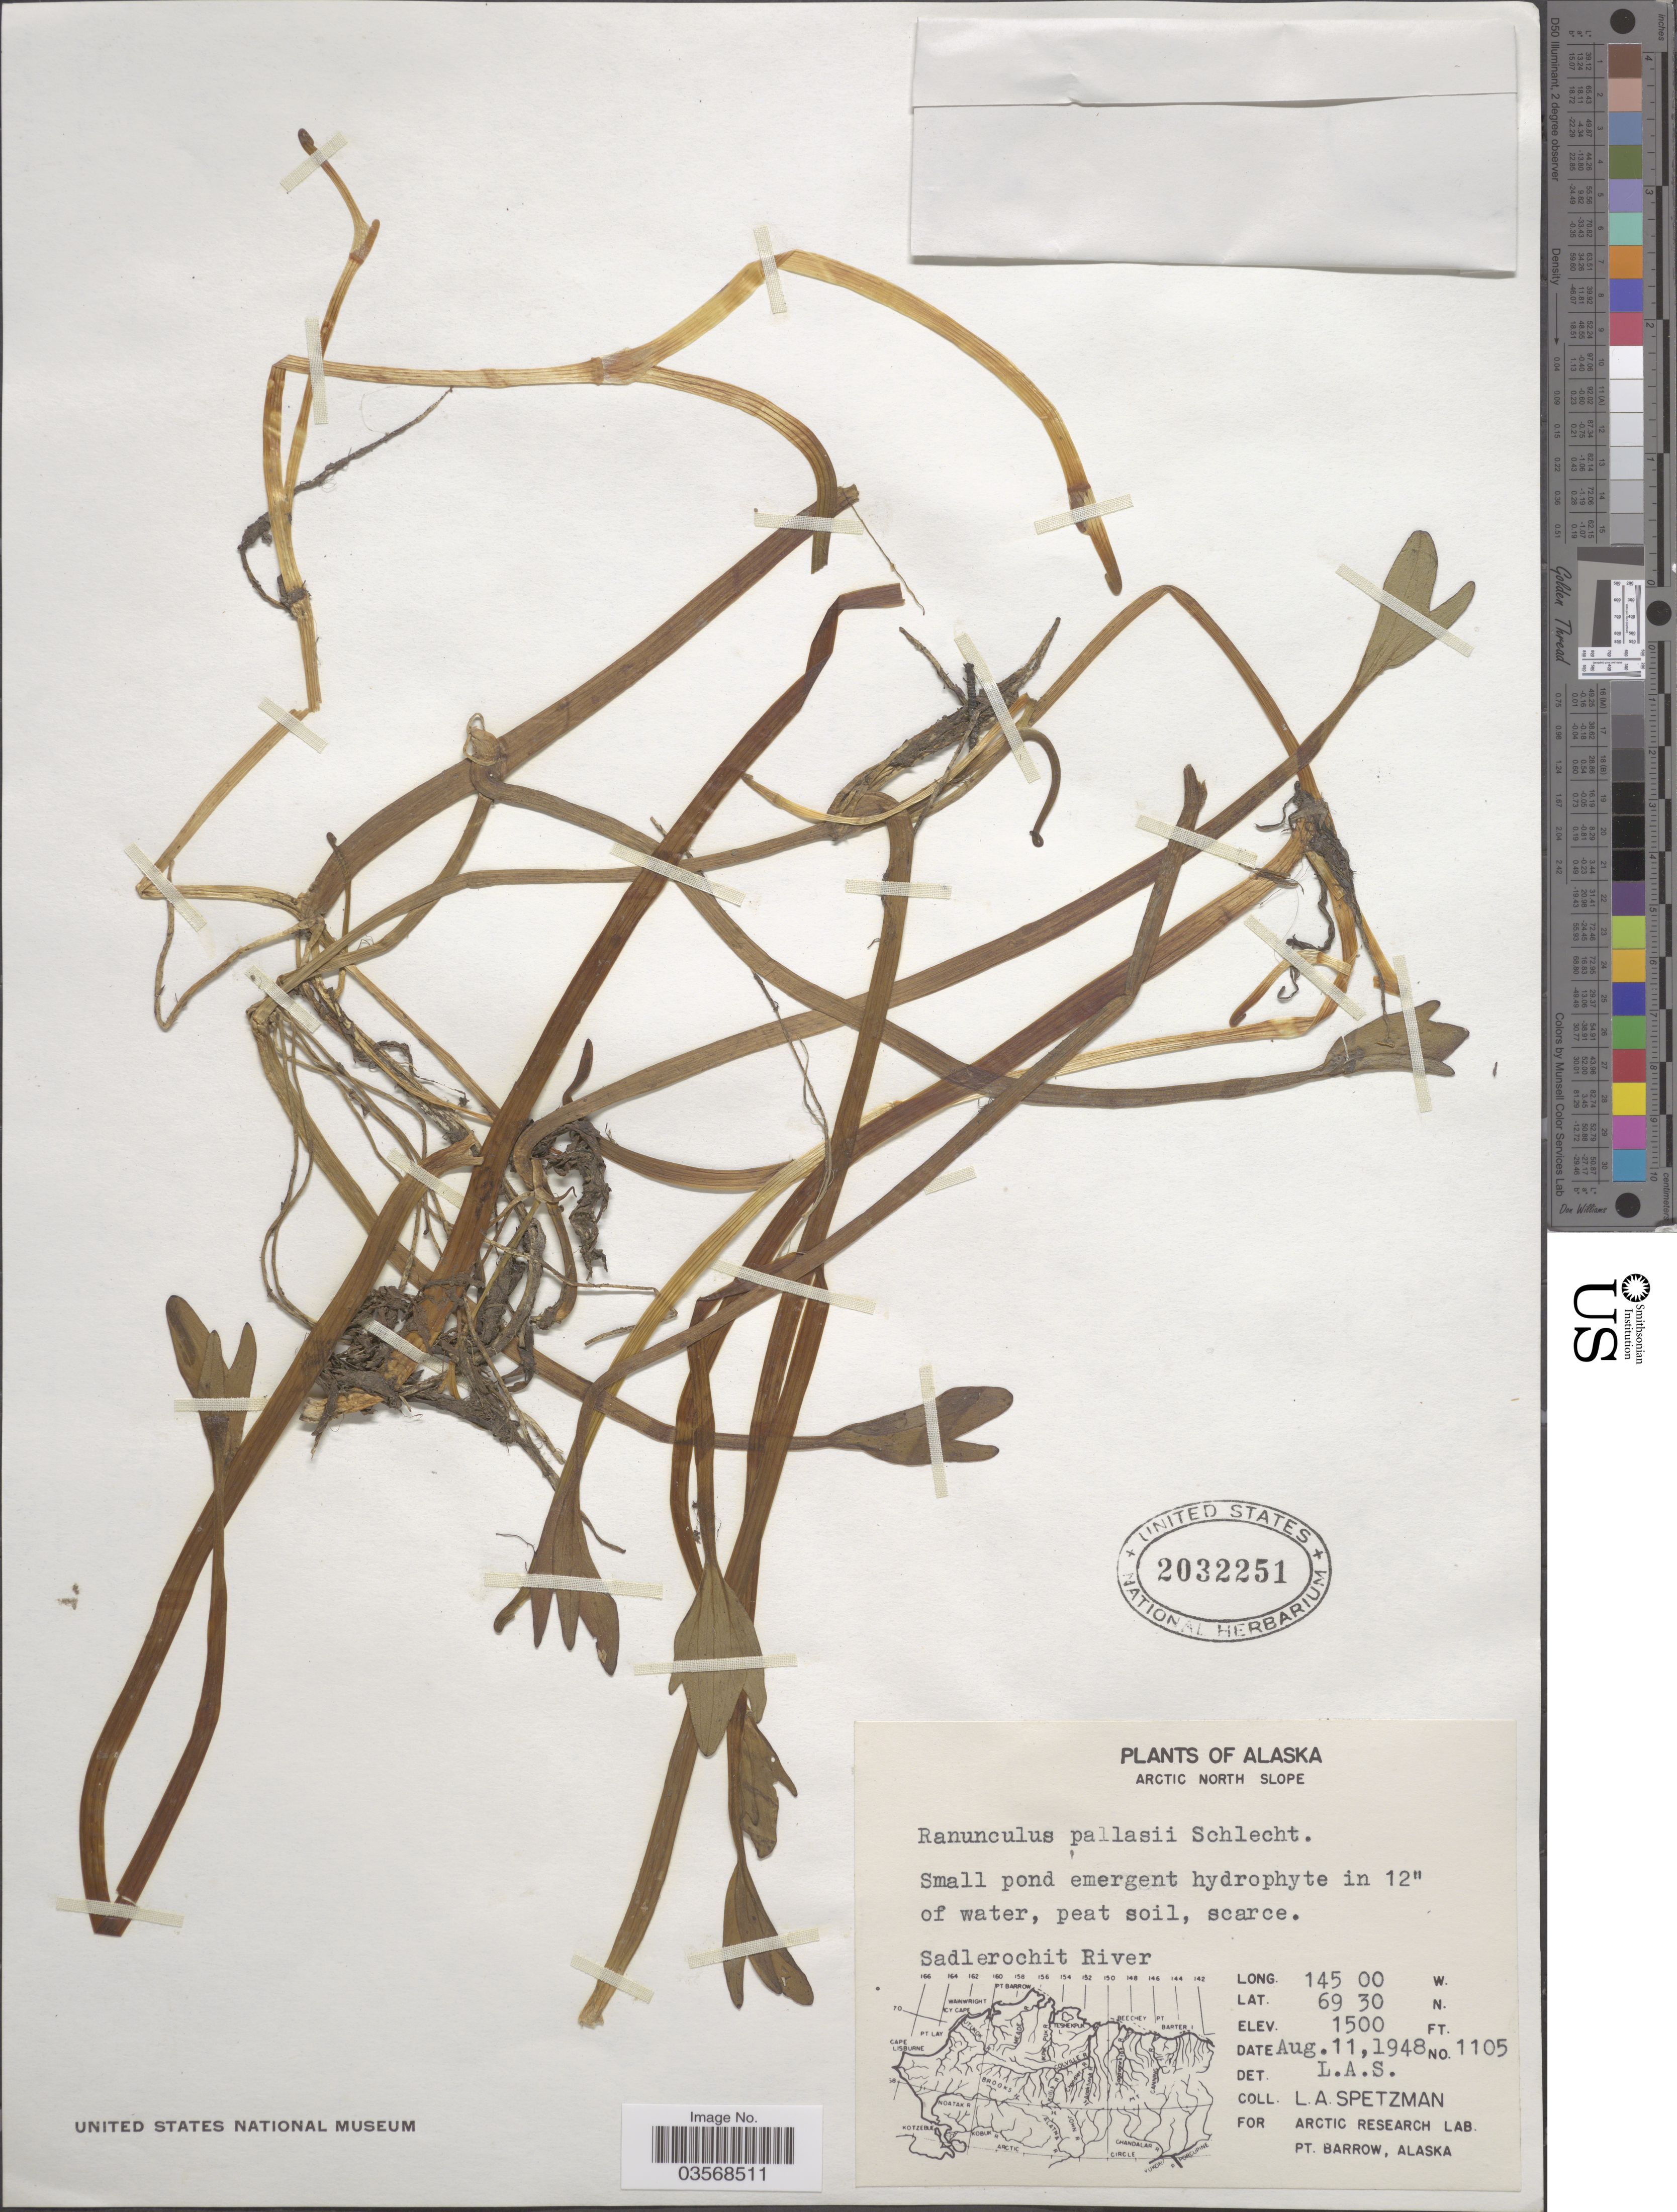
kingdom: Plantae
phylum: Tracheophyta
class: Magnoliopsida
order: Ranunculales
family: Ranunculaceae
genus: Ranunculus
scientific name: Ranunculus pallasii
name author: Schltdl.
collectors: L. Spetzman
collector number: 1105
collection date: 1948-08-11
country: United States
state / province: Alaska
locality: Arctic North Slope. Sadlerochit River.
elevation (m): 457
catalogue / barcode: US 2032251